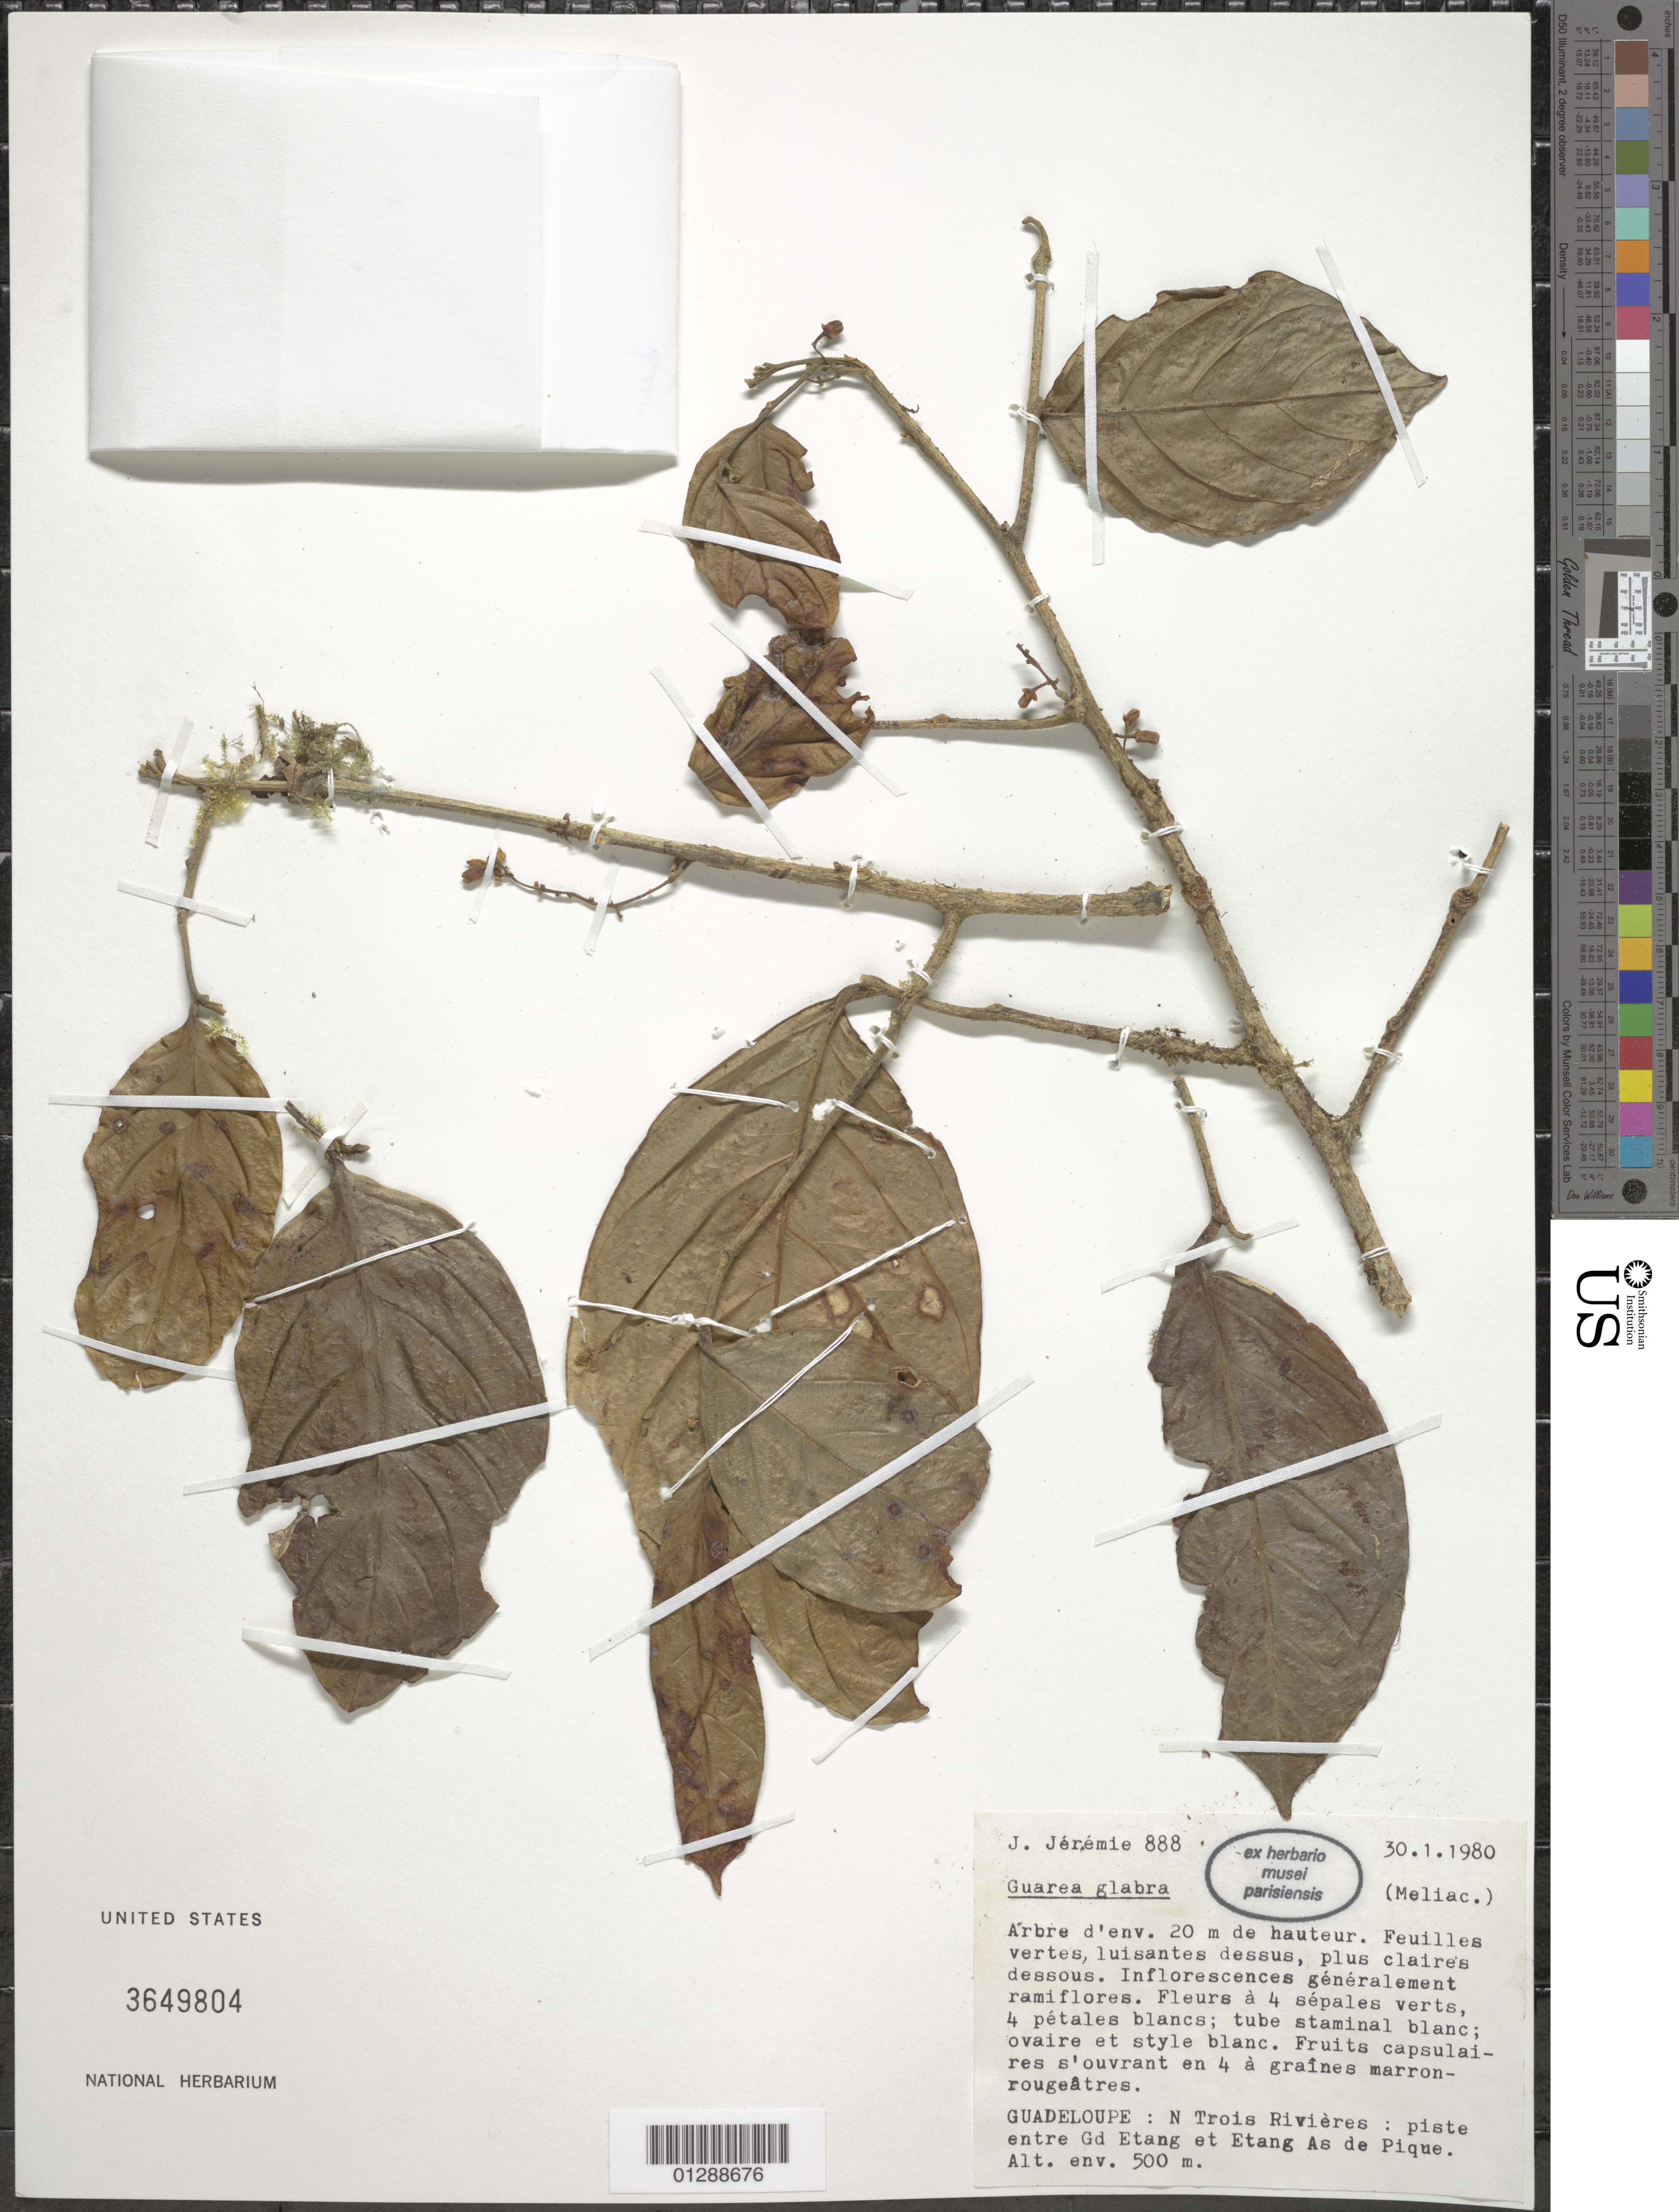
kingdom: Plantae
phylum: Tracheophyta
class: Magnoliopsida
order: Sapindales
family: Meliaceae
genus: Guarea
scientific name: Guarea glabra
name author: Vahl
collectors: J. Jérémie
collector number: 888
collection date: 1980-01-30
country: Guadeloupe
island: Basse-Terre I.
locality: N Trois Rivières, piste entre Gd Etang et Etang As de Pique.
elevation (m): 500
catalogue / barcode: US 3649804